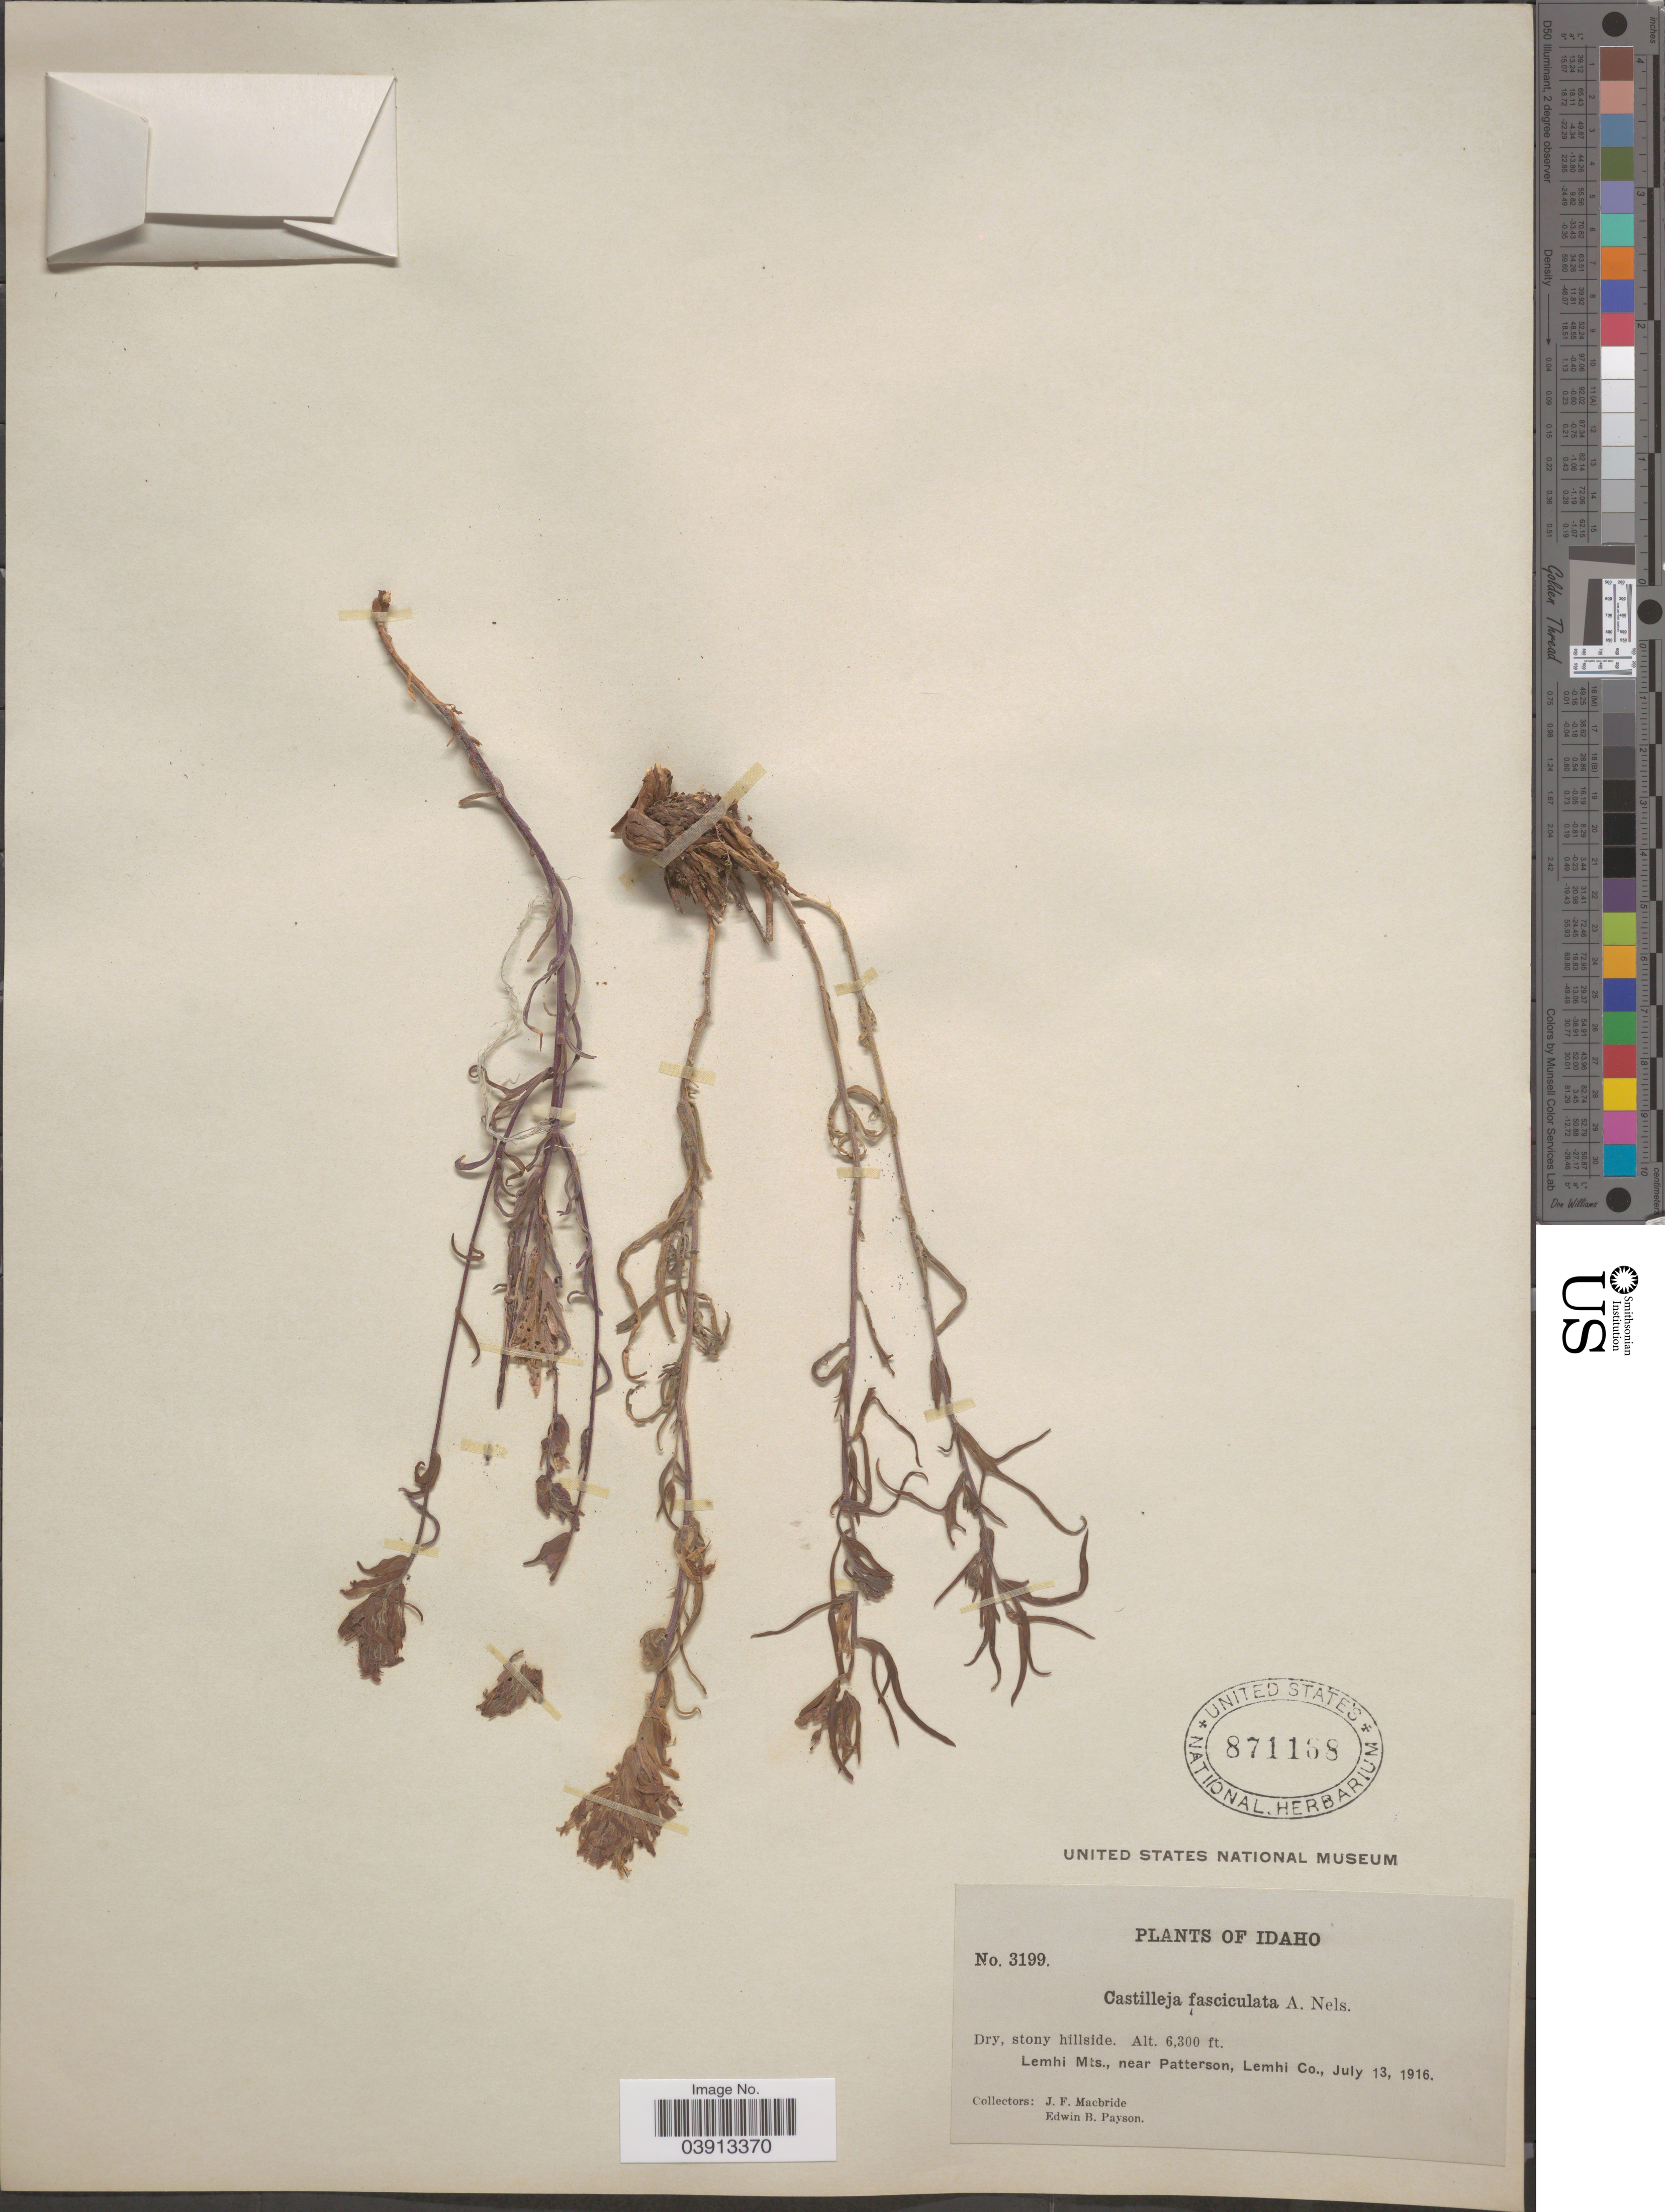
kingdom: Plantae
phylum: Tracheophyta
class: Magnoliopsida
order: Lamiales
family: Orobanchaceae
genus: Castilleja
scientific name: Castilleja pallescens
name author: (A. Gray) Greenm.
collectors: J. F. Macbride & E. B. Payson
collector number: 3199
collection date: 1916-07-13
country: United States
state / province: Idaho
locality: Lemhi Mts., near Patterson, Lemhi Co.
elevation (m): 1920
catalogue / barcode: US 871168